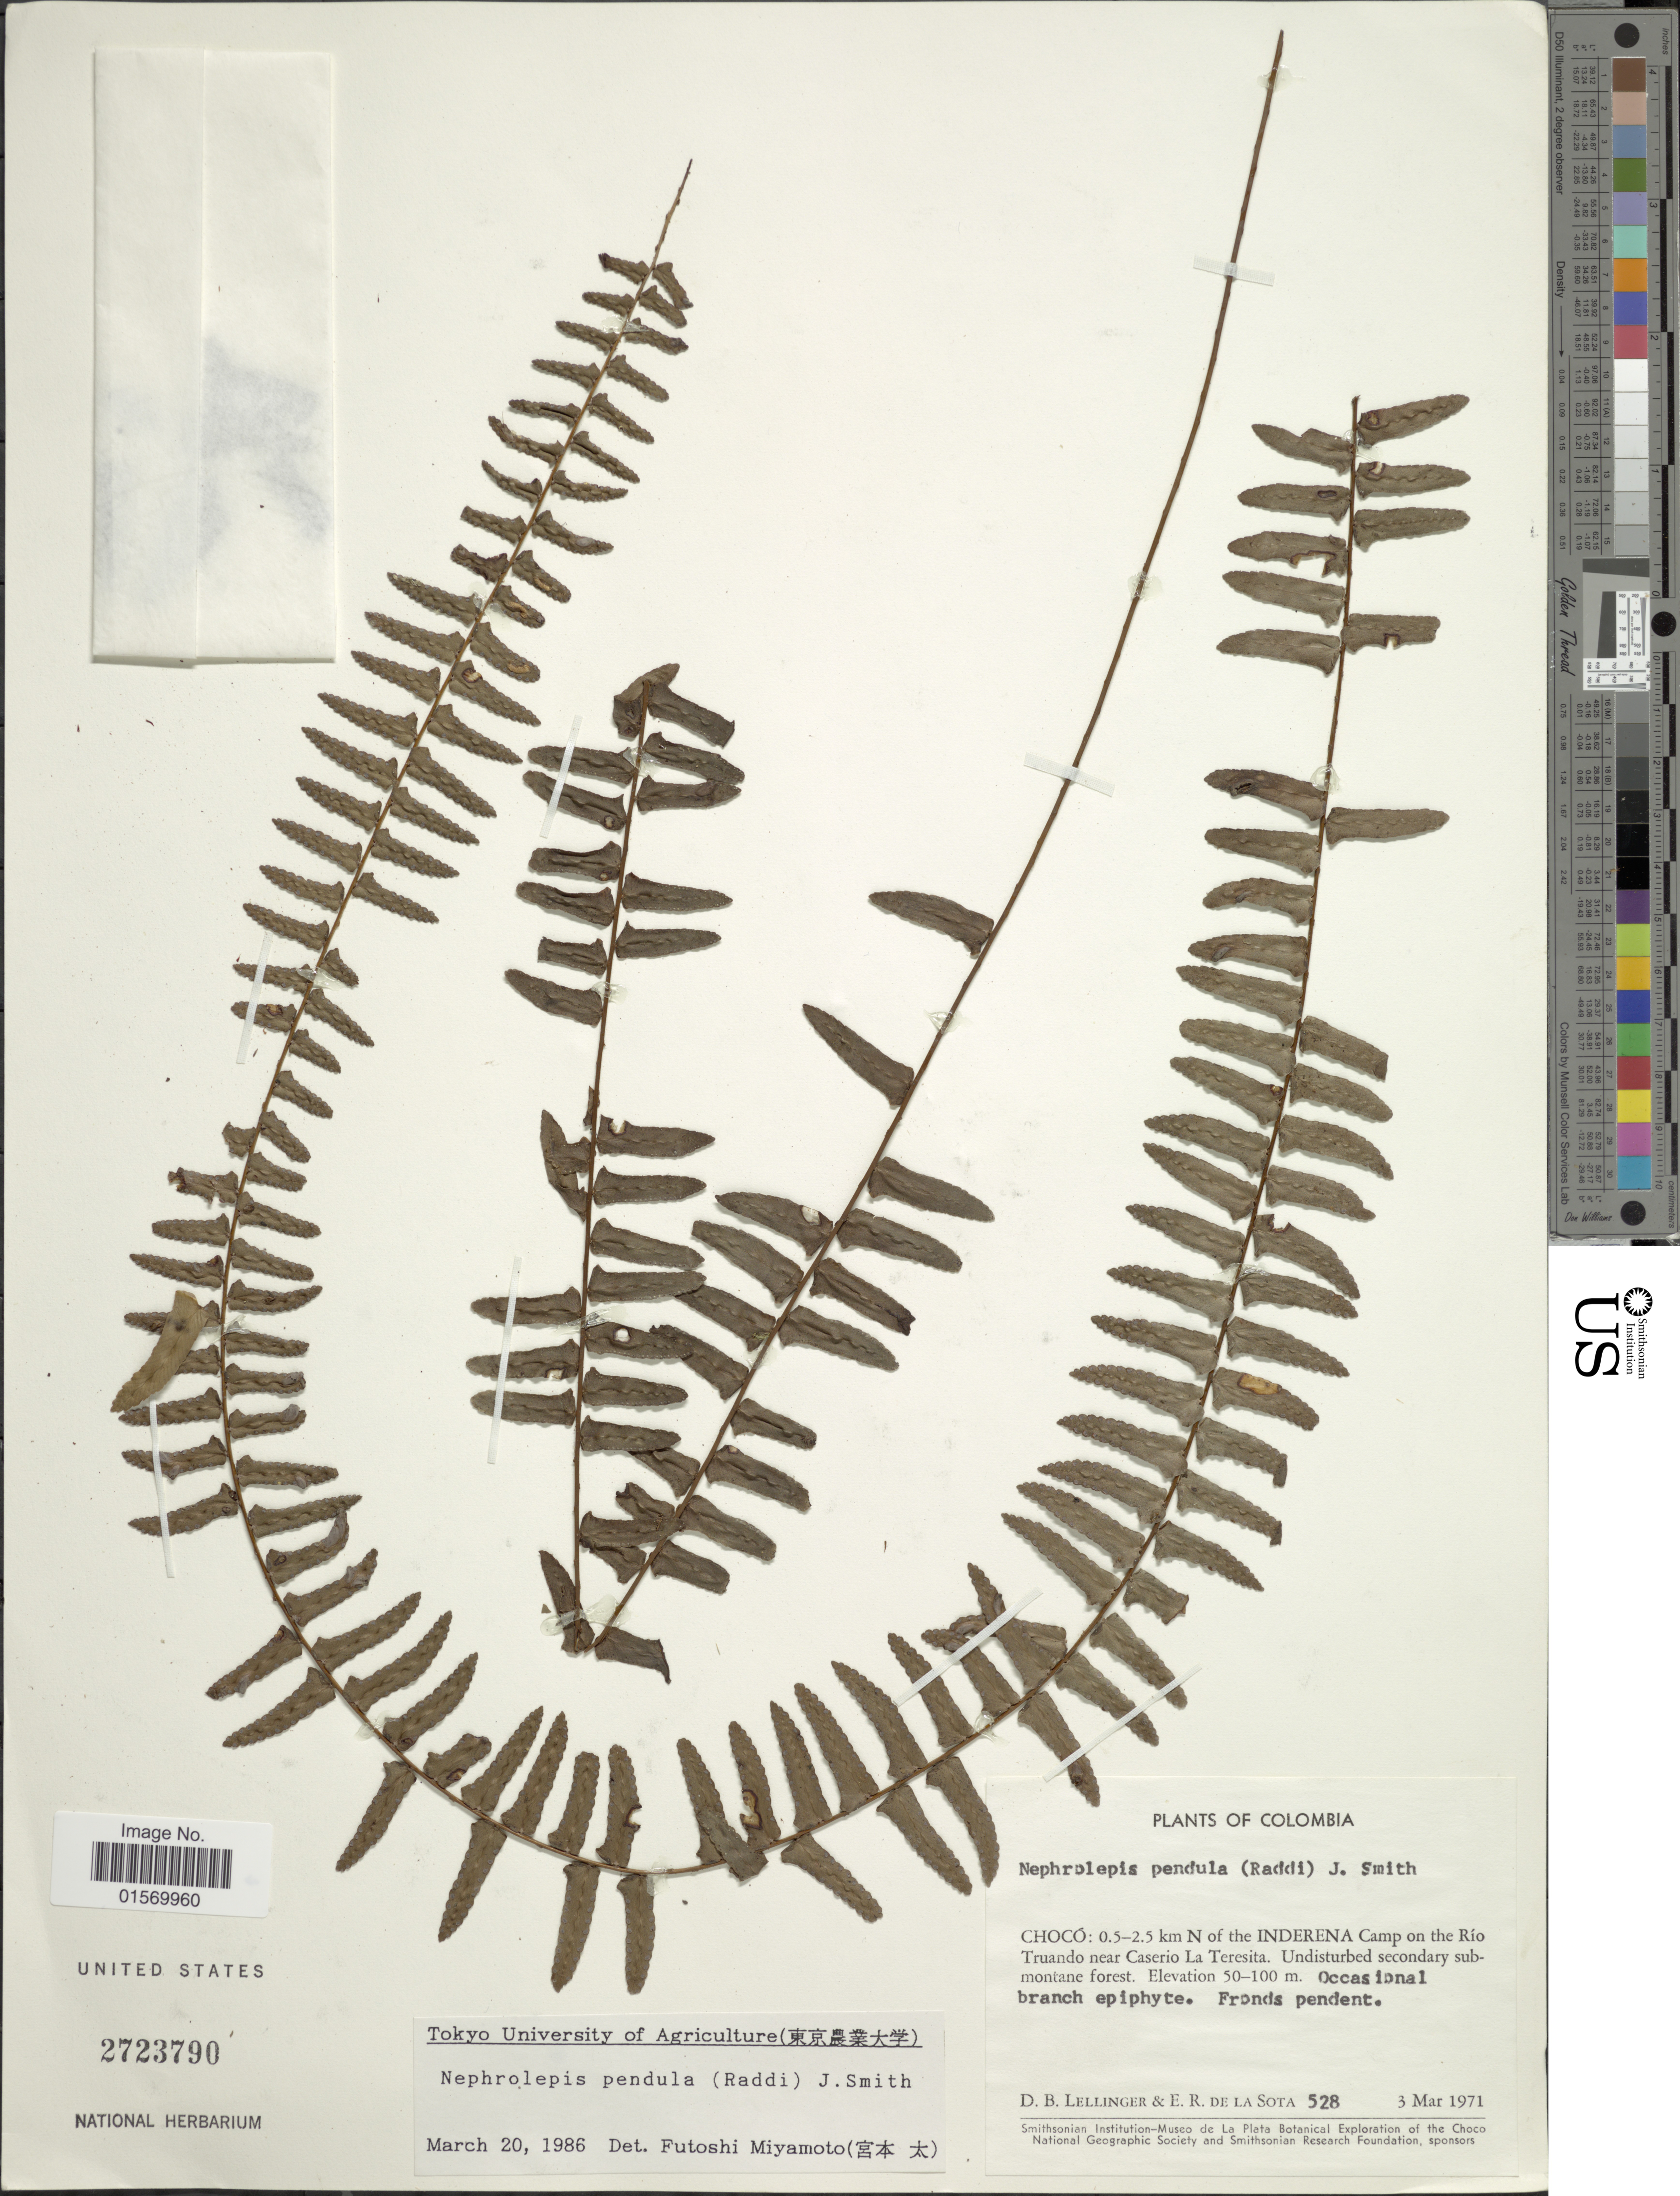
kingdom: Plantae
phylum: Tracheophyta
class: Polypodiopsida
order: Polypodiales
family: Nephrolepidaceae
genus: Nephrolepis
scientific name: Nephrolepis pendula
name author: (Raddi) J. Sm.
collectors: D. B. Lellinger & E. R. de la Sota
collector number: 528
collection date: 1971-03-03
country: Colombia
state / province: Chocó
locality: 0.5-2.5 km N of the Inderena Camp on the Río Truando near Caserio La Teresita. Undisturbed secondary submontane forest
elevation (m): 50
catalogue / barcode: US 2723790